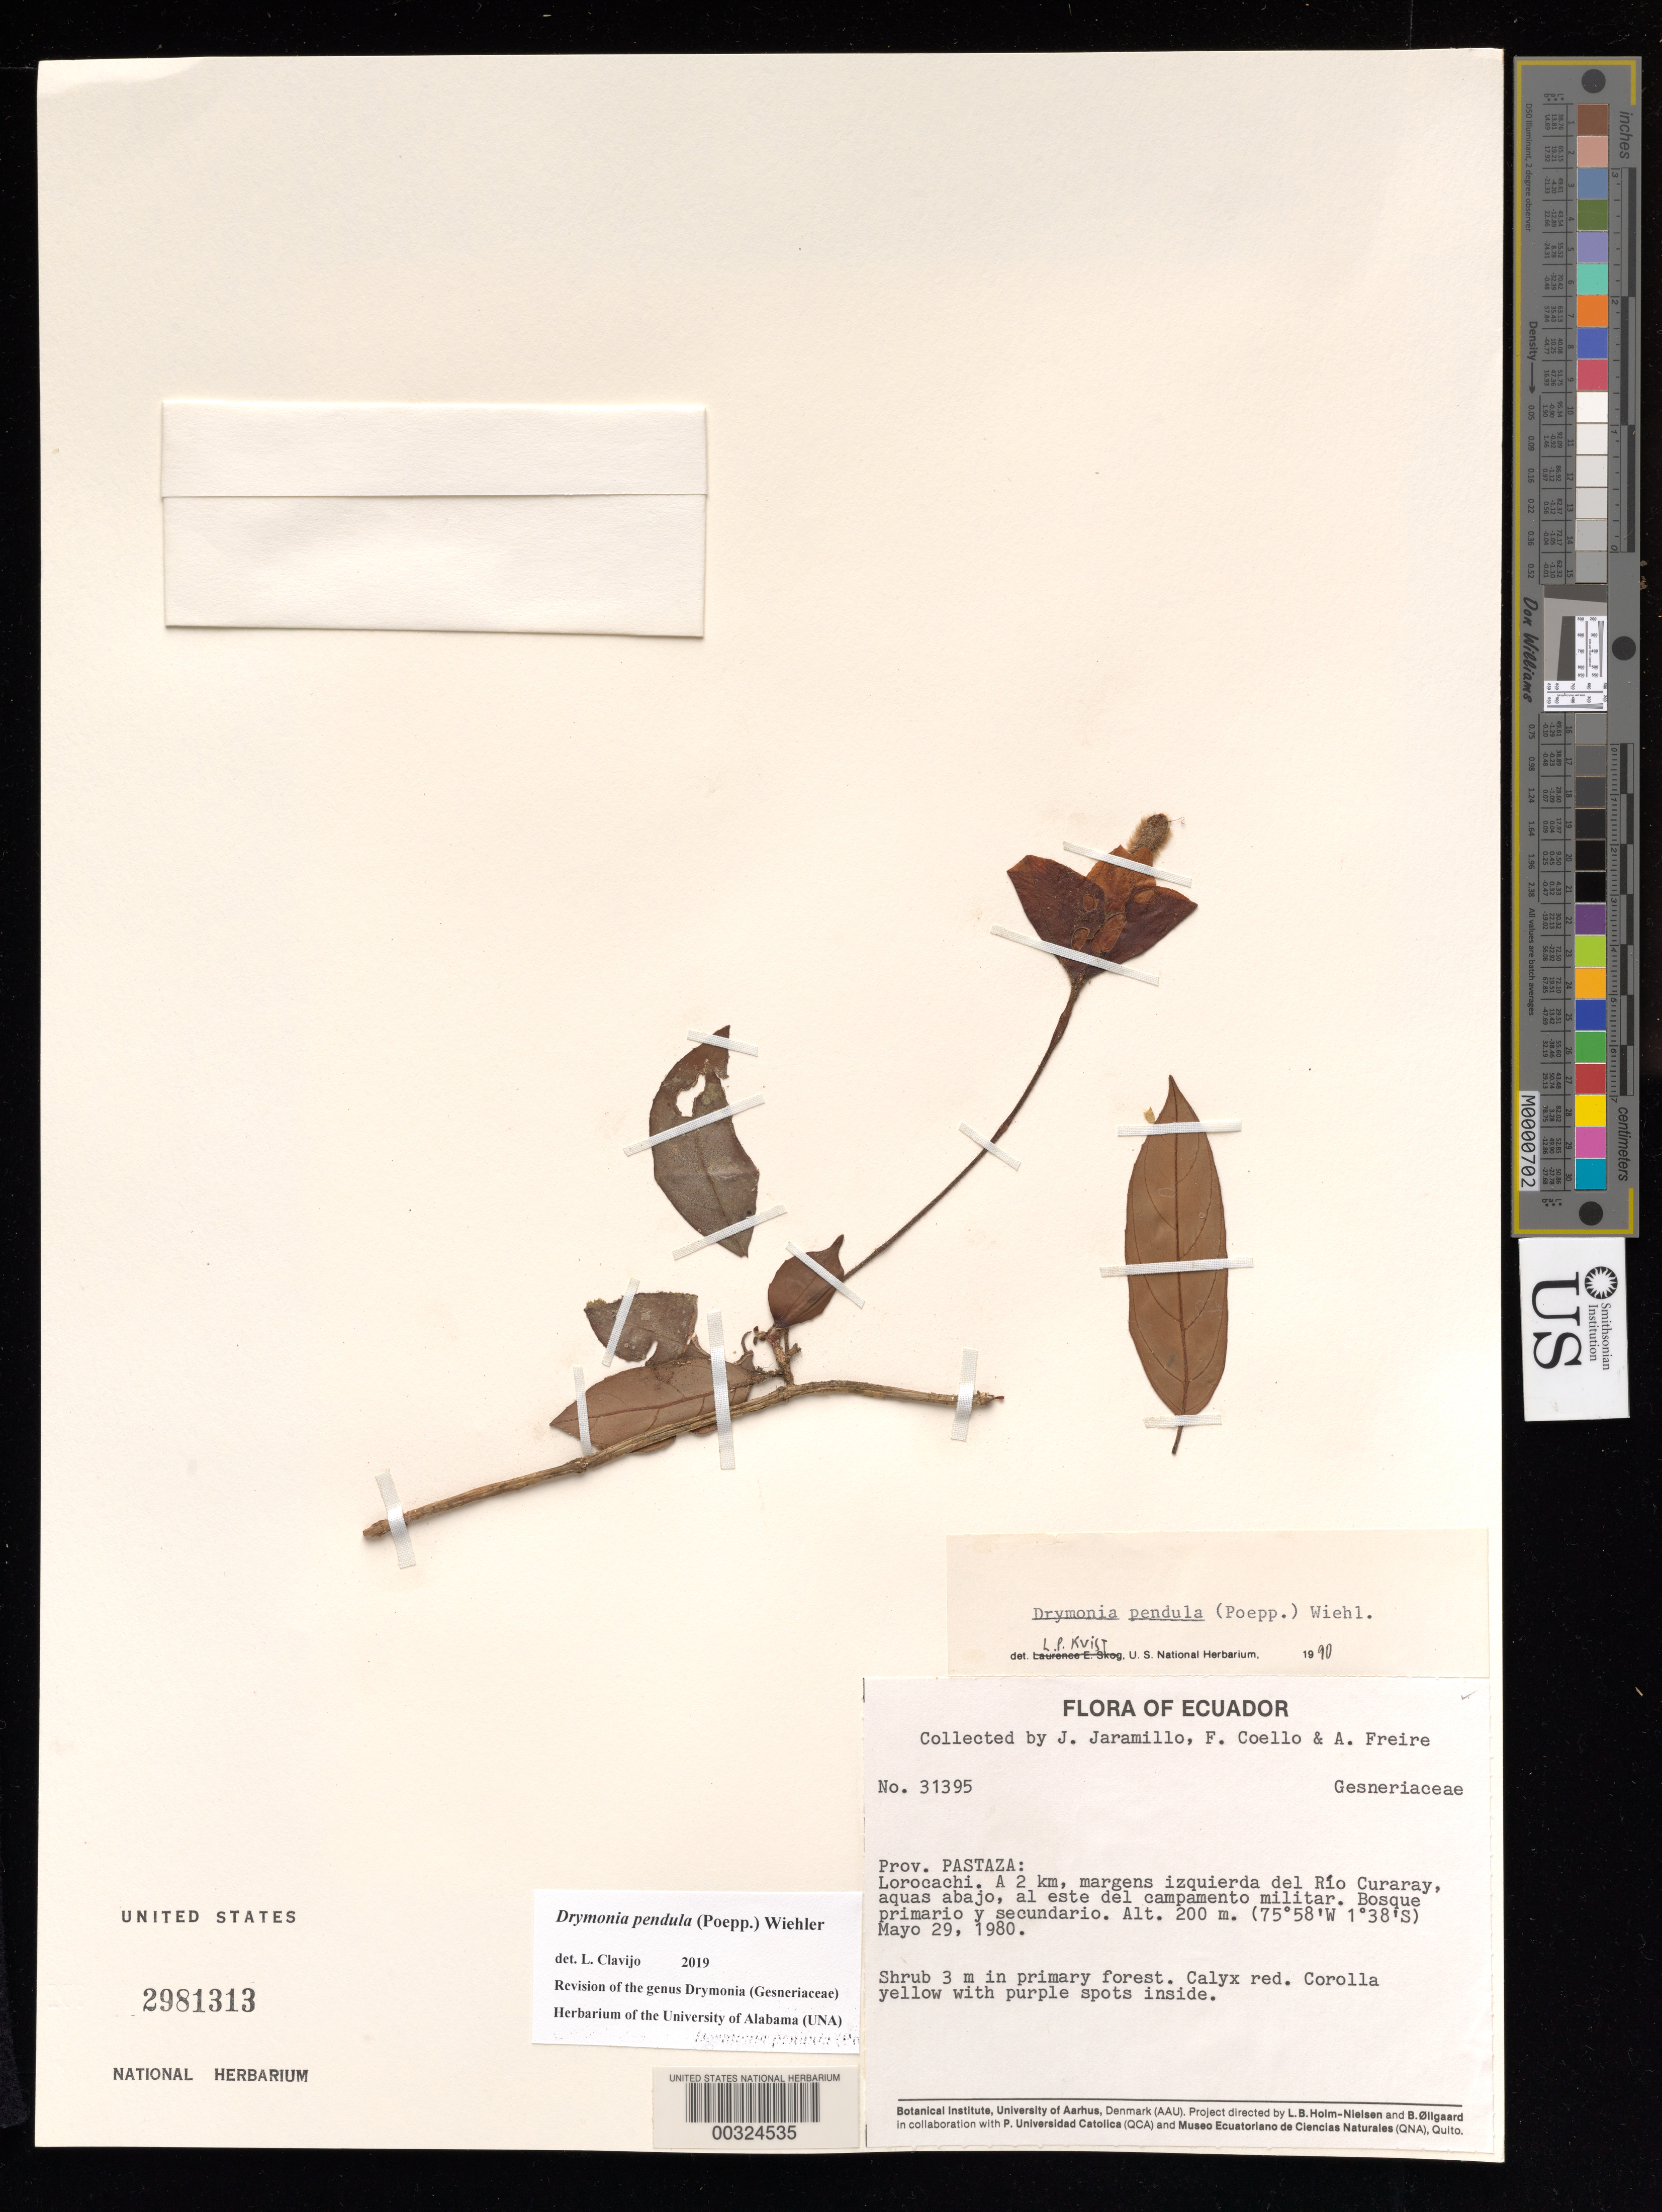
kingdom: Plantae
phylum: Tracheophyta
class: Magnoliopsida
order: Lamiales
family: Gesneriaceae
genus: Drymonia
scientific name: Drymonia pendula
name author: (Poepp.) Wiehler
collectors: J. L. Jaramillo, F. Coello & A. Freire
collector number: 31395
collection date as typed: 29 May 1980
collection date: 1980-05-29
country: Ecuador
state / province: Pastaza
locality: Lorocachi, to 2 km, left hand bank of Rio Curaray, downstream, E of the military camp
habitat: Primary and secondary forest; in primary forest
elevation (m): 200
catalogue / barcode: US 2981313